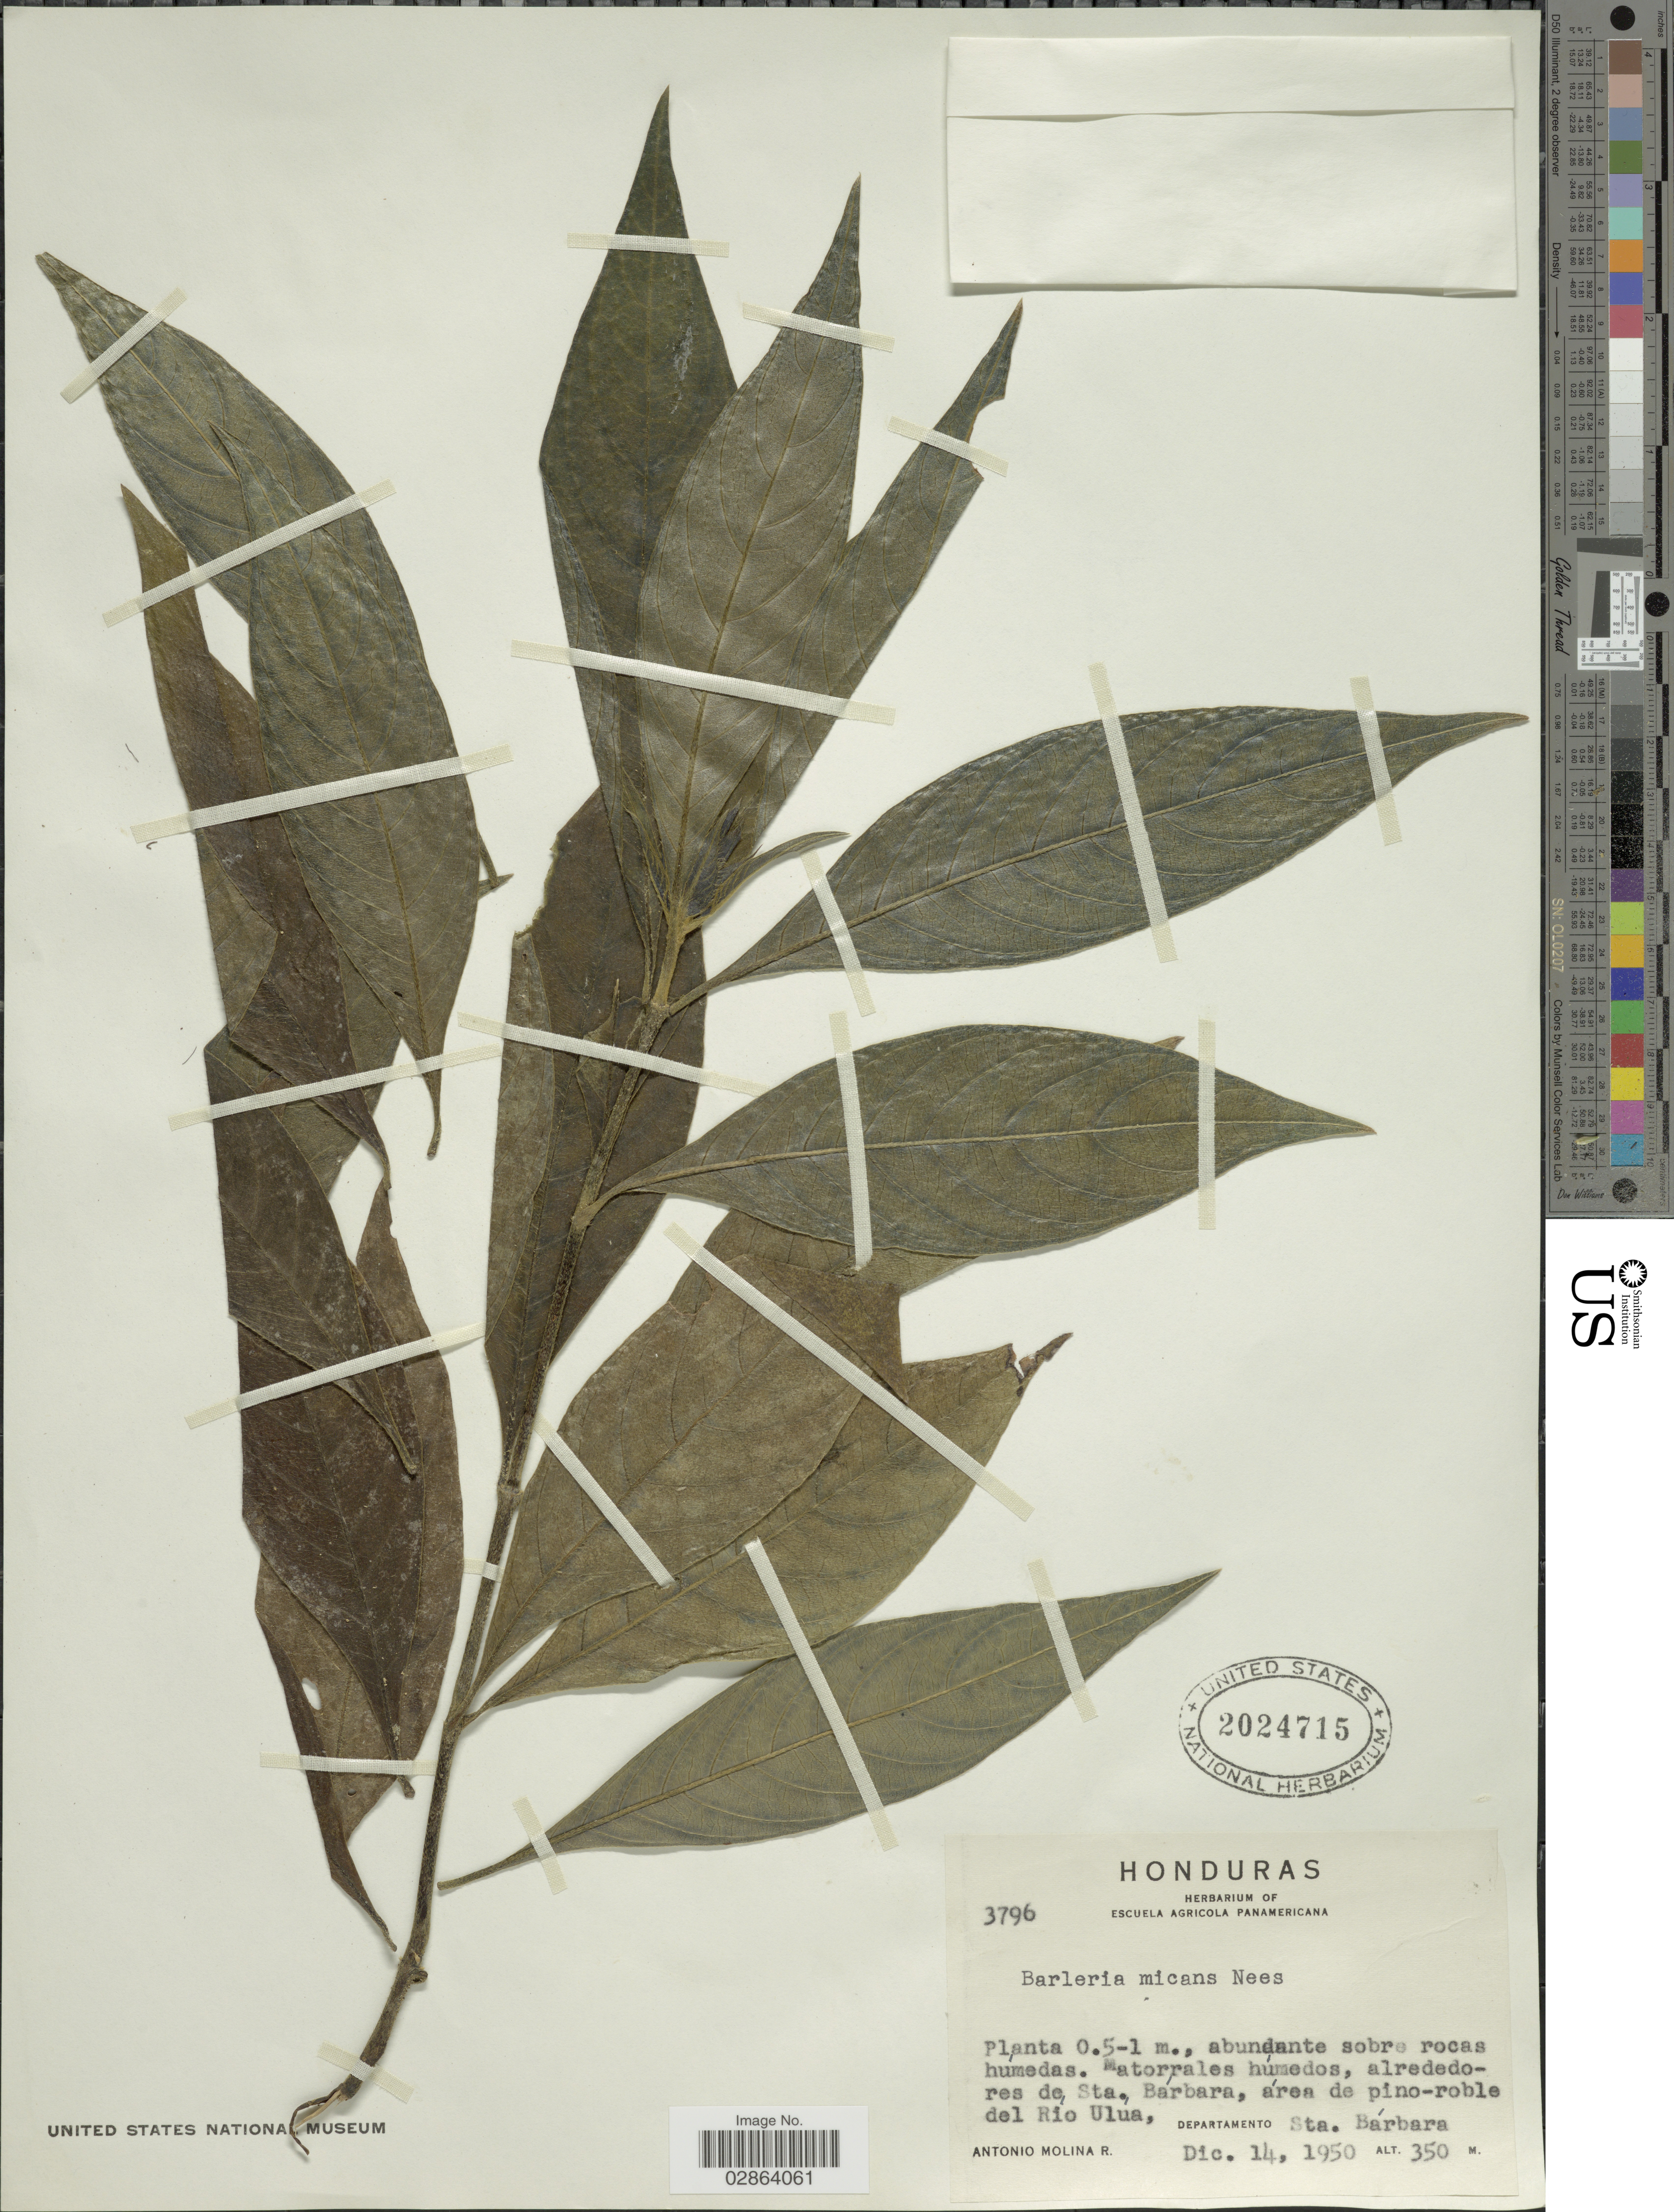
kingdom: Plantae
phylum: Tracheophyta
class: Magnoliopsida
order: Lamiales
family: Acanthaceae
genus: Barleria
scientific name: Barleria oenotheroides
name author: Dum. Cours.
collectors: A. Molina R.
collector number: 3796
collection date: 1950-12-14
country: Honduras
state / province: Santa Bárbara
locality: Matorrales húmedos, alrededores de Sta. Barbara, área de pino-roble del Rio Ulua, Departamento Sta. Barbara.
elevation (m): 350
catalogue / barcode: US 2024715